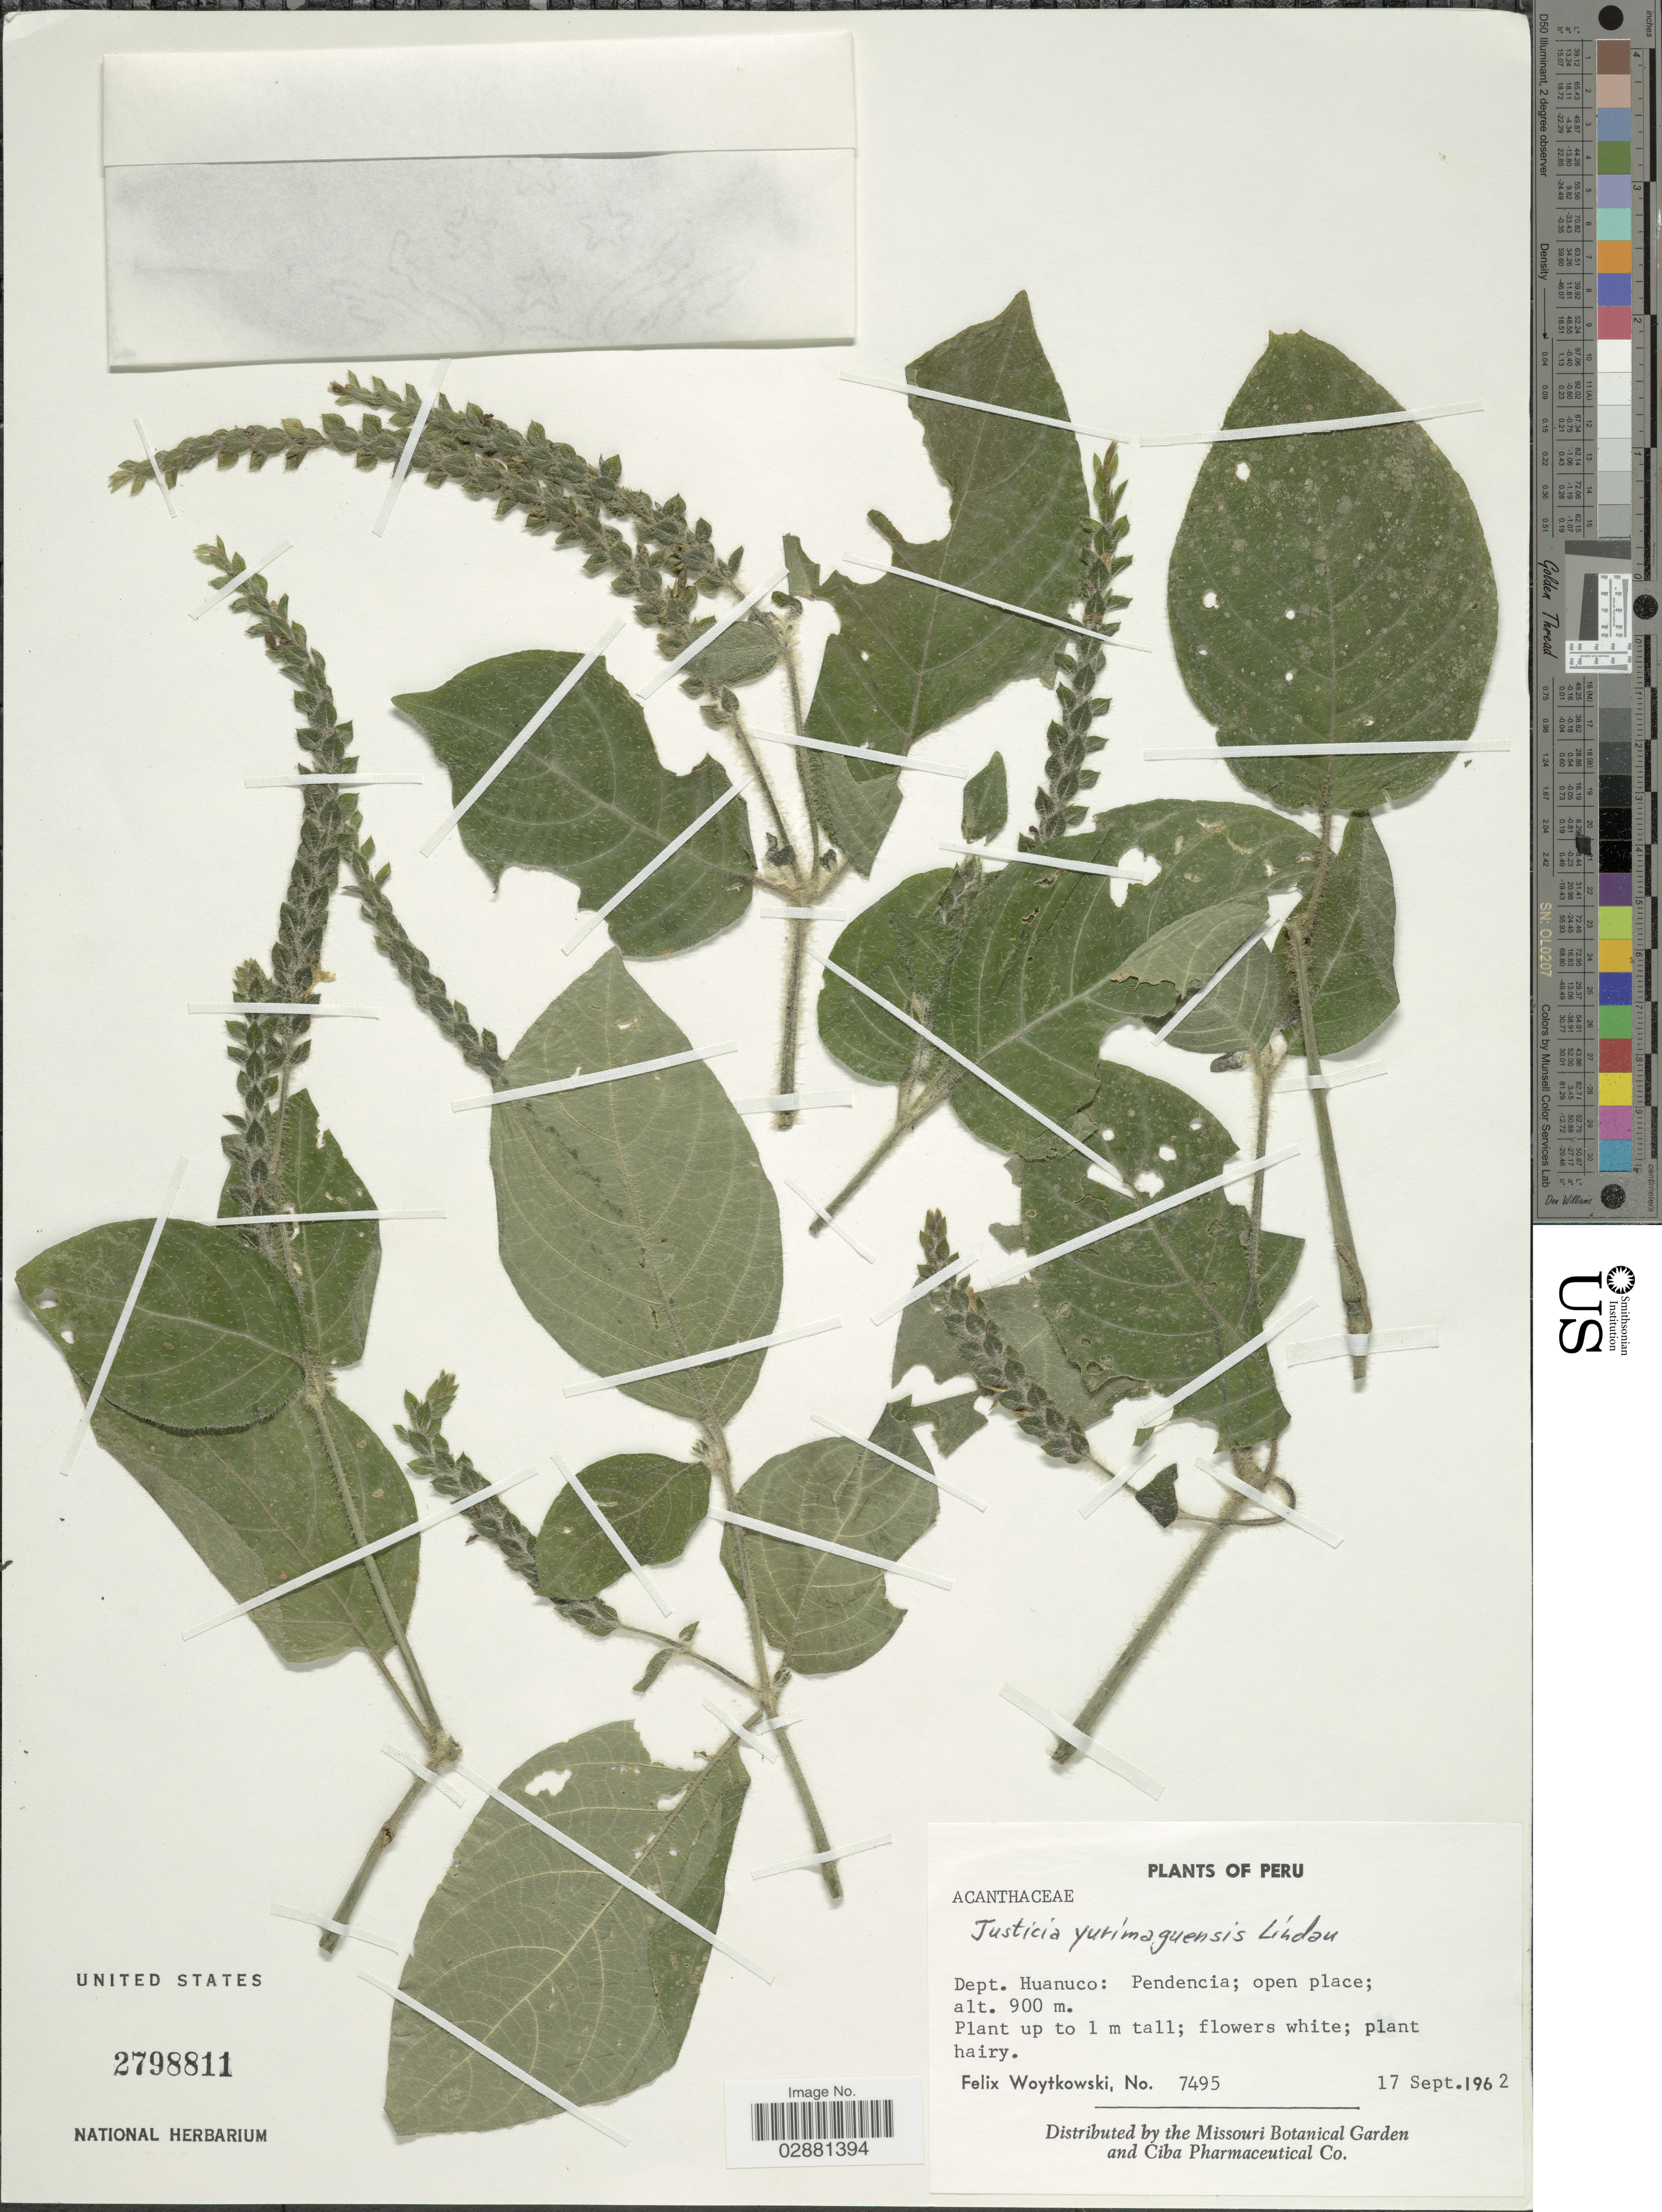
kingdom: Plantae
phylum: Tracheophyta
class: Magnoliopsida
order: Lamiales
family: Acanthaceae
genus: Justicia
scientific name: Justicia yurimaguensis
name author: Lindau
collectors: F. Woytkowski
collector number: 7495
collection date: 1962-09-17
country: Peru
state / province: Huánuco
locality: Dept. Huanuco, Pendencia; open place.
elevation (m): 900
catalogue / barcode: US 2798811